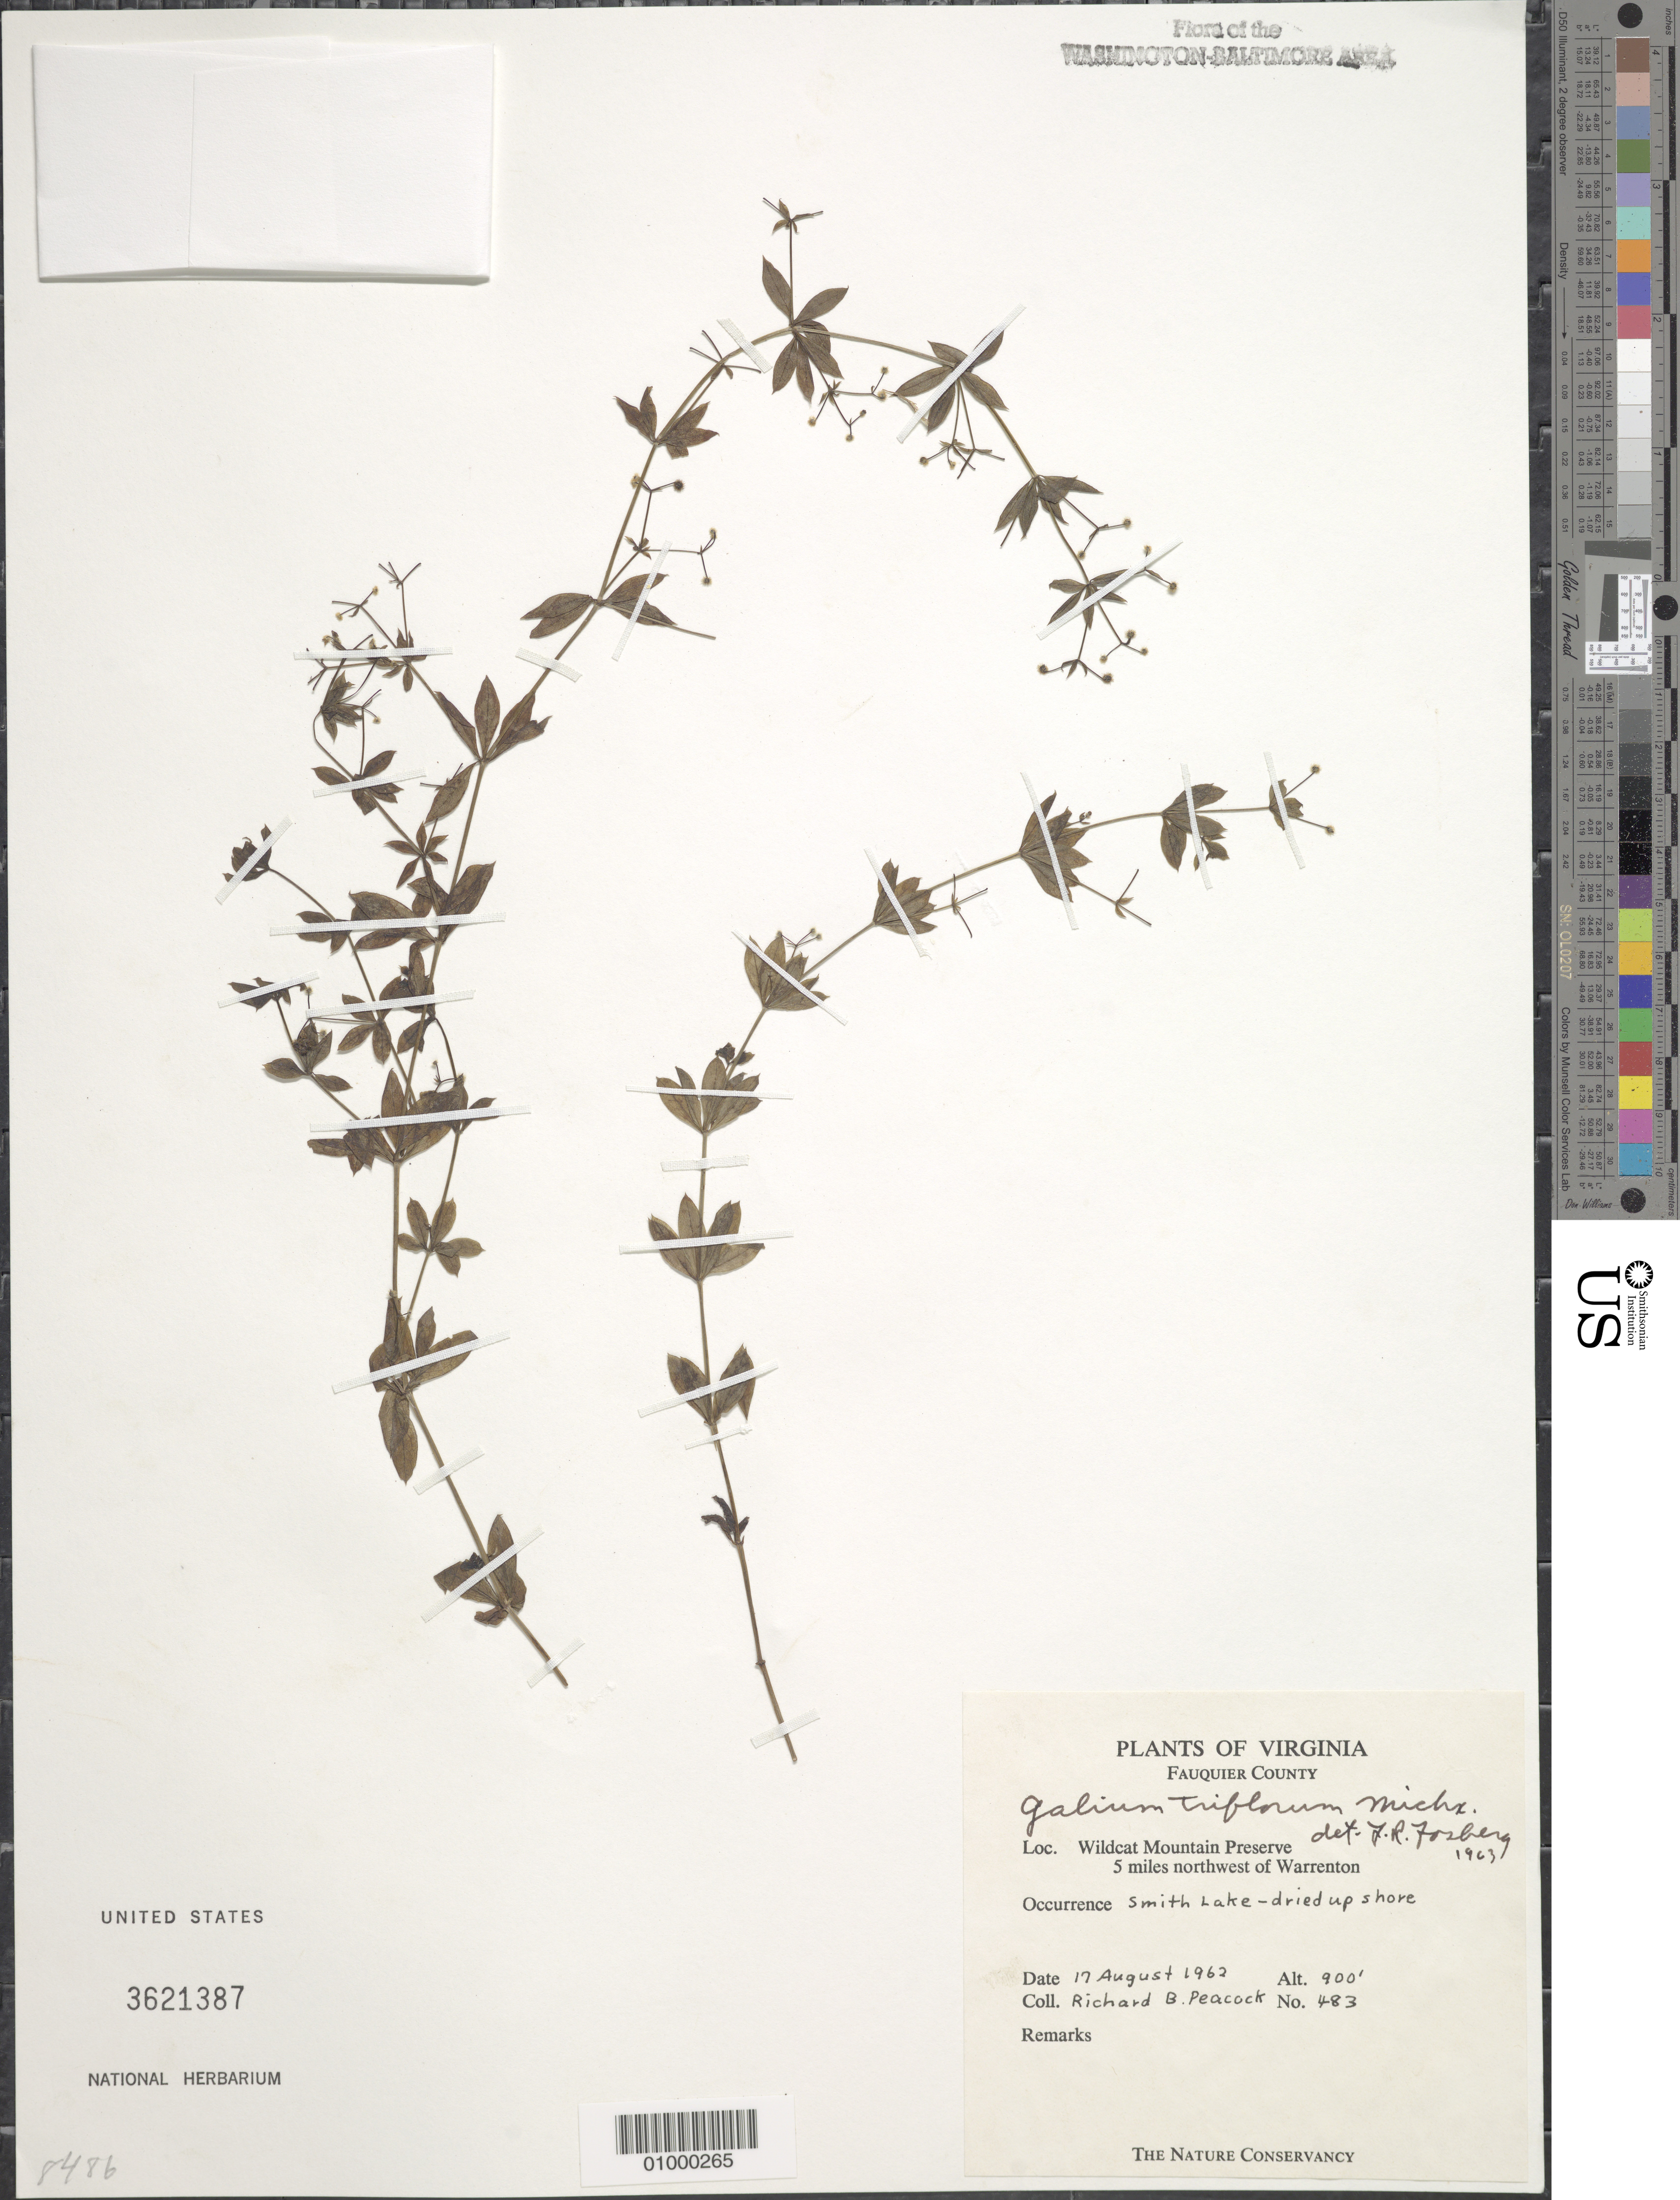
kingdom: Plantae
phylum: Tracheophyta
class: Magnoliopsida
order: Gentianales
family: Rubiaceae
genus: Galium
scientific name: Galium triflorum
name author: Michx.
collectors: R. Peacock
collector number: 483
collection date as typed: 17 Aug 1962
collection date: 1962-08-17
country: United States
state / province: Virginia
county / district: Fauquier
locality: Wildcat Mountain Preserve, 5 miles northwest of Warrenton, Smith Lake Shore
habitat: Smith Lake - dried up shore.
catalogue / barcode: US 3621387